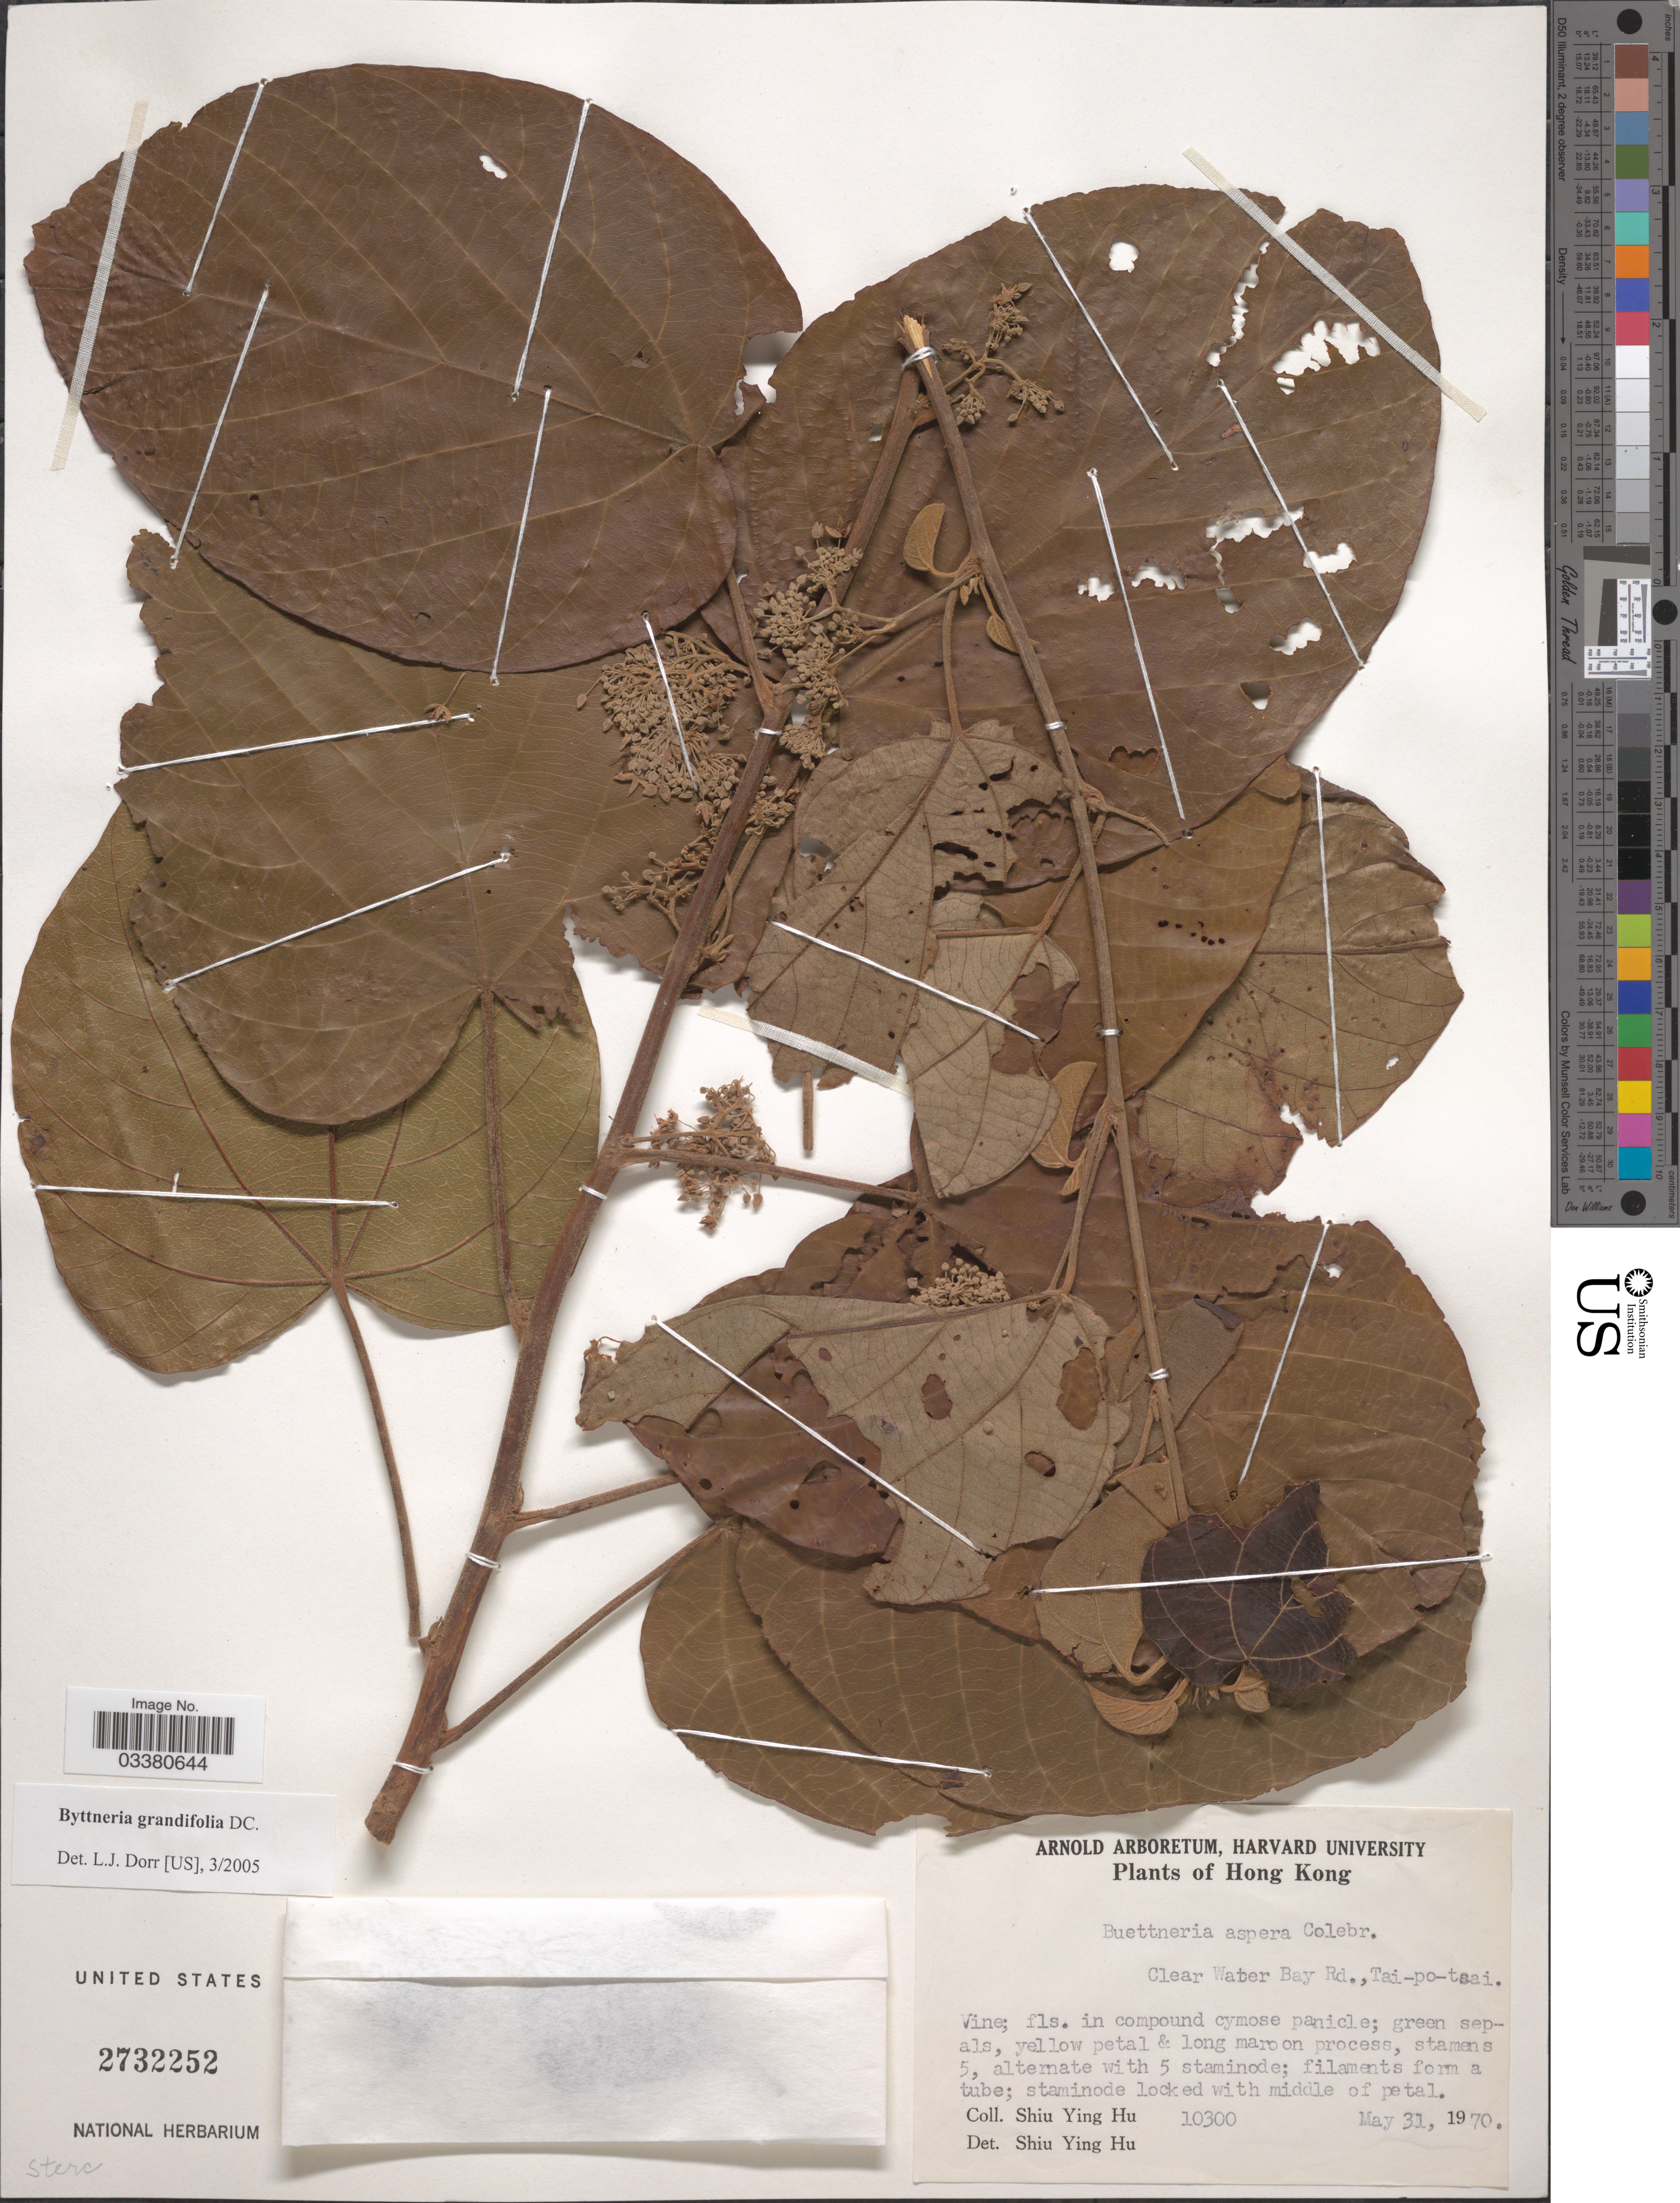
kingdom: Plantae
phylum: Tracheophyta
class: Magnoliopsida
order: Malvales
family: Malvaceae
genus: Byttneria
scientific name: Byttneria grandifolia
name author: DC.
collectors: S. Y. Hu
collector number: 10300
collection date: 1970-05-31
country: China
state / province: Hong Kong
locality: Clear Water Bay Rd., Tai-po-tsai.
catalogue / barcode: US 2732252